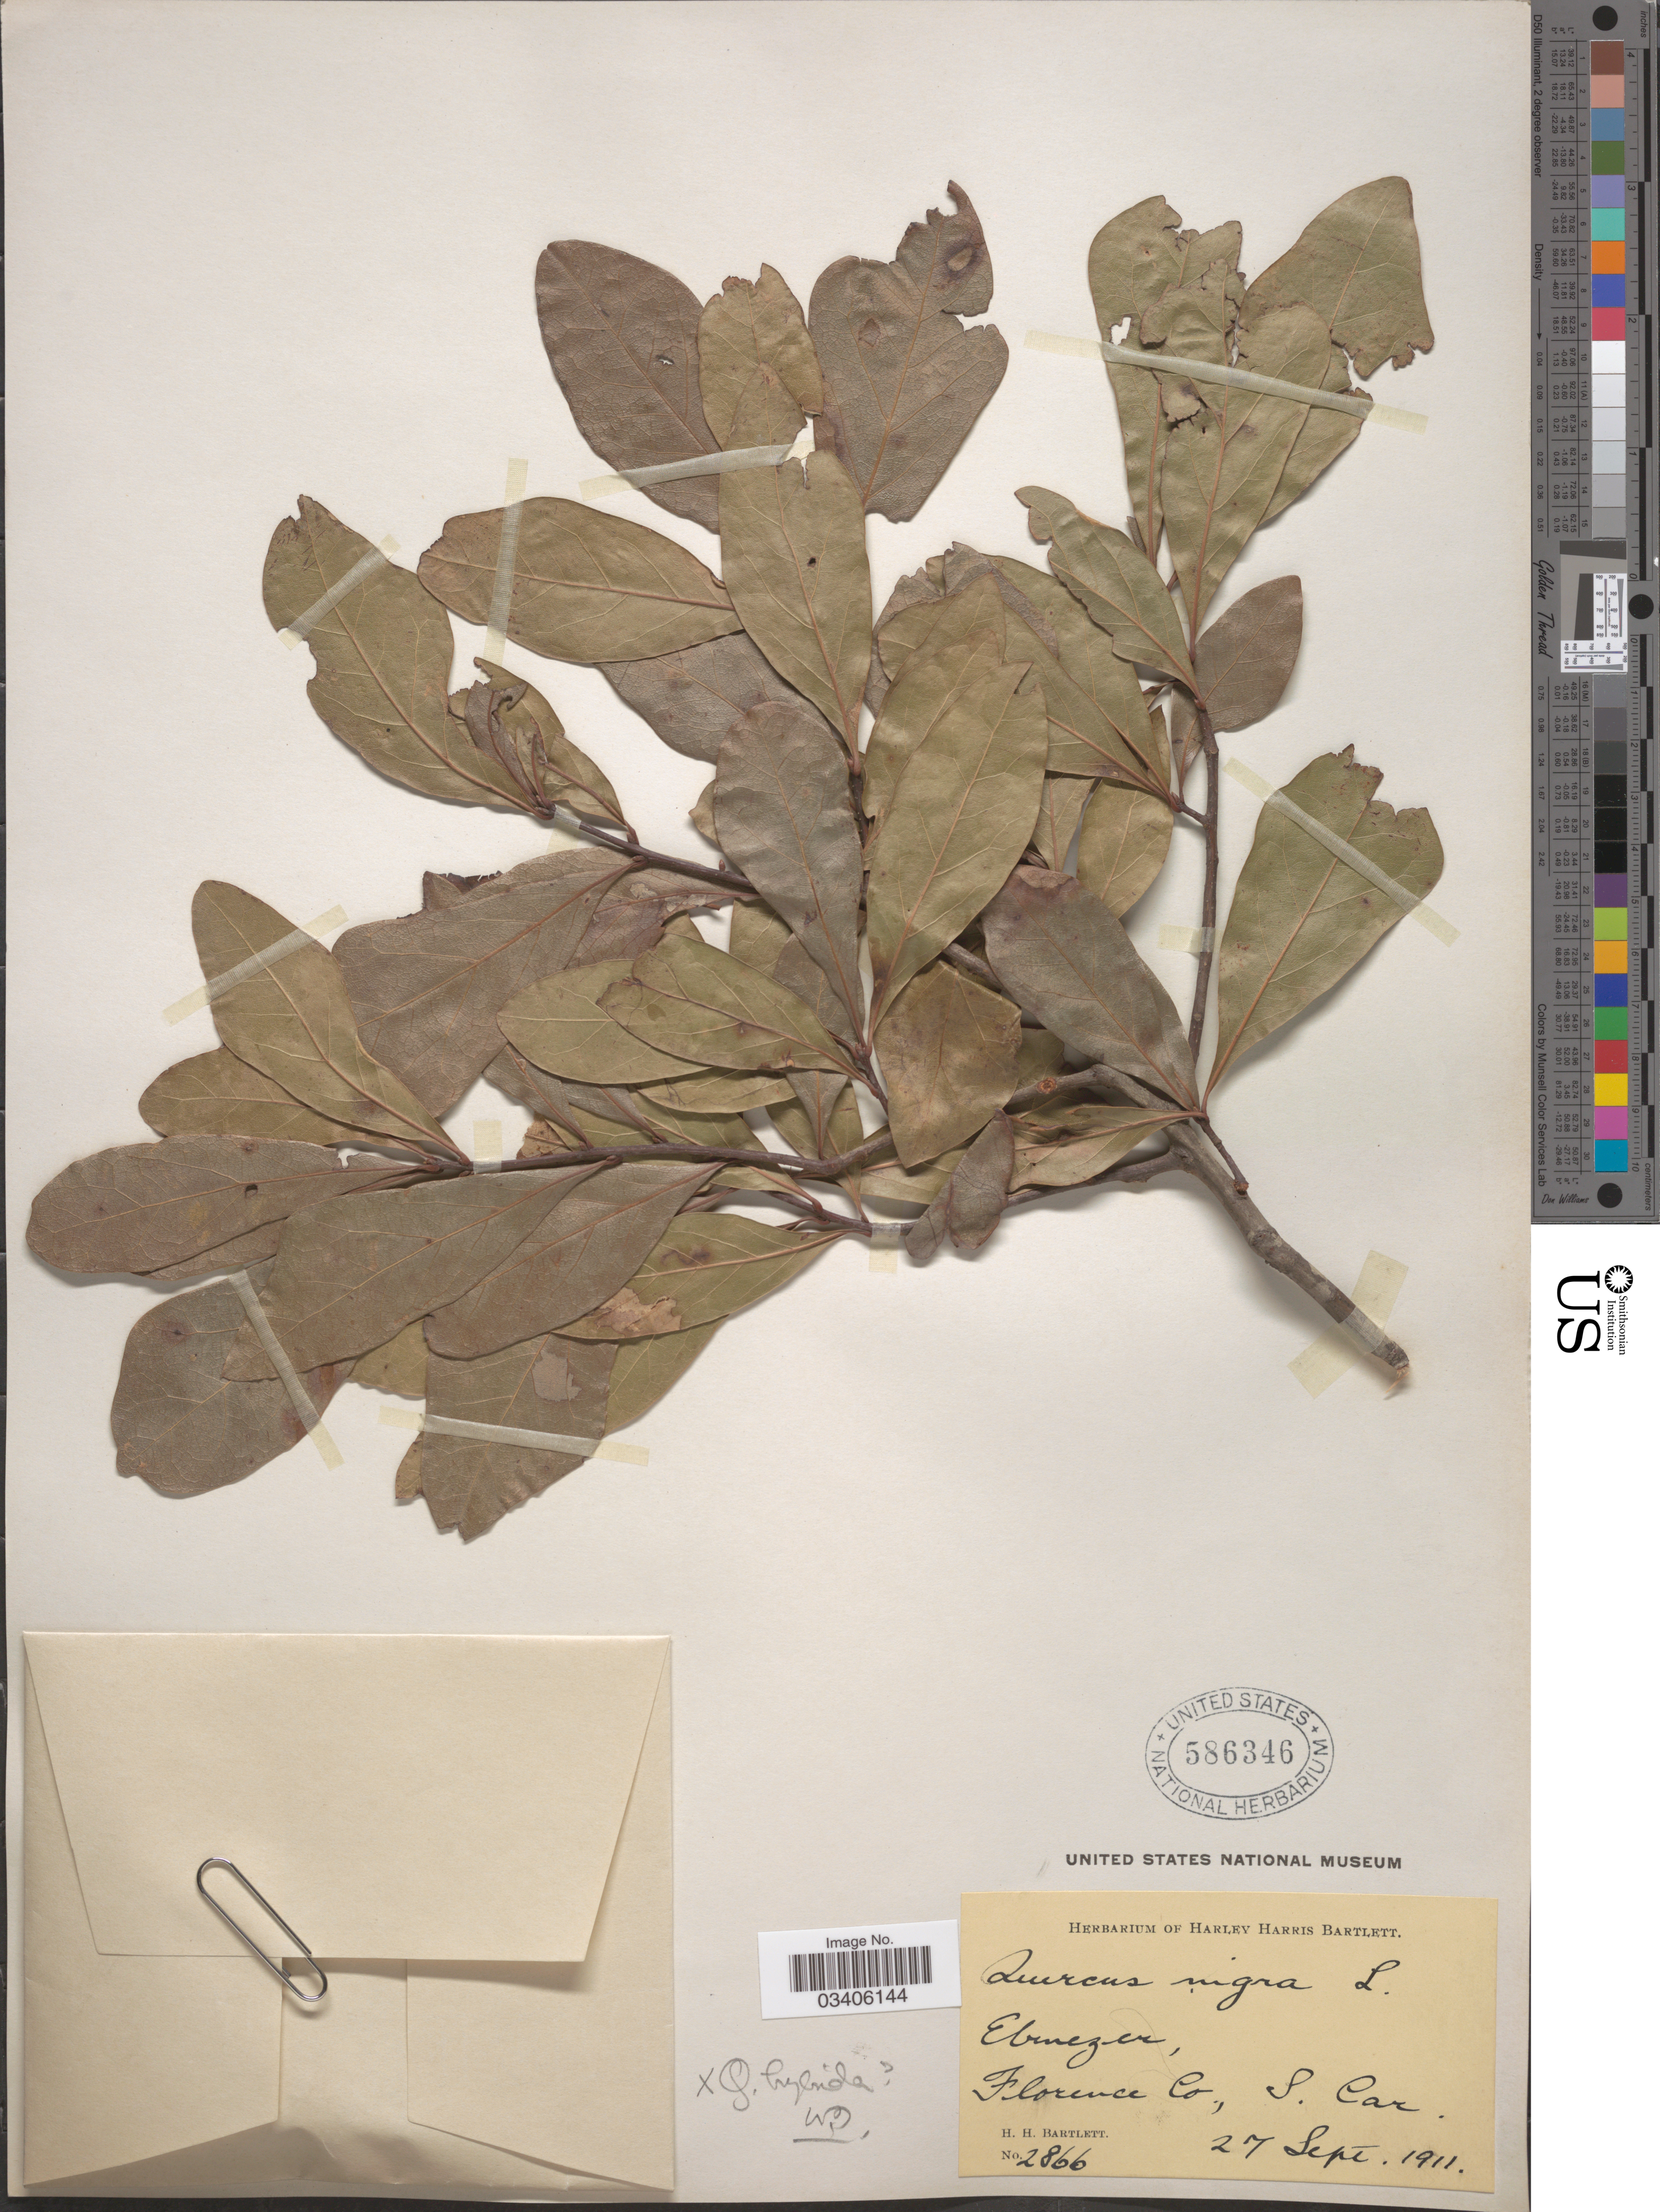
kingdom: Plantae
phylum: Tracheophyta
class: Magnoliopsida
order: Fagales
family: Fagaceae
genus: Quercus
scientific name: Quercus laurifolia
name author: Michx.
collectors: H. H. Bartlett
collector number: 2866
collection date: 1911-09-27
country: United States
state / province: South Carolina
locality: Ebenezer, Florence Co.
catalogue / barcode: US 586346